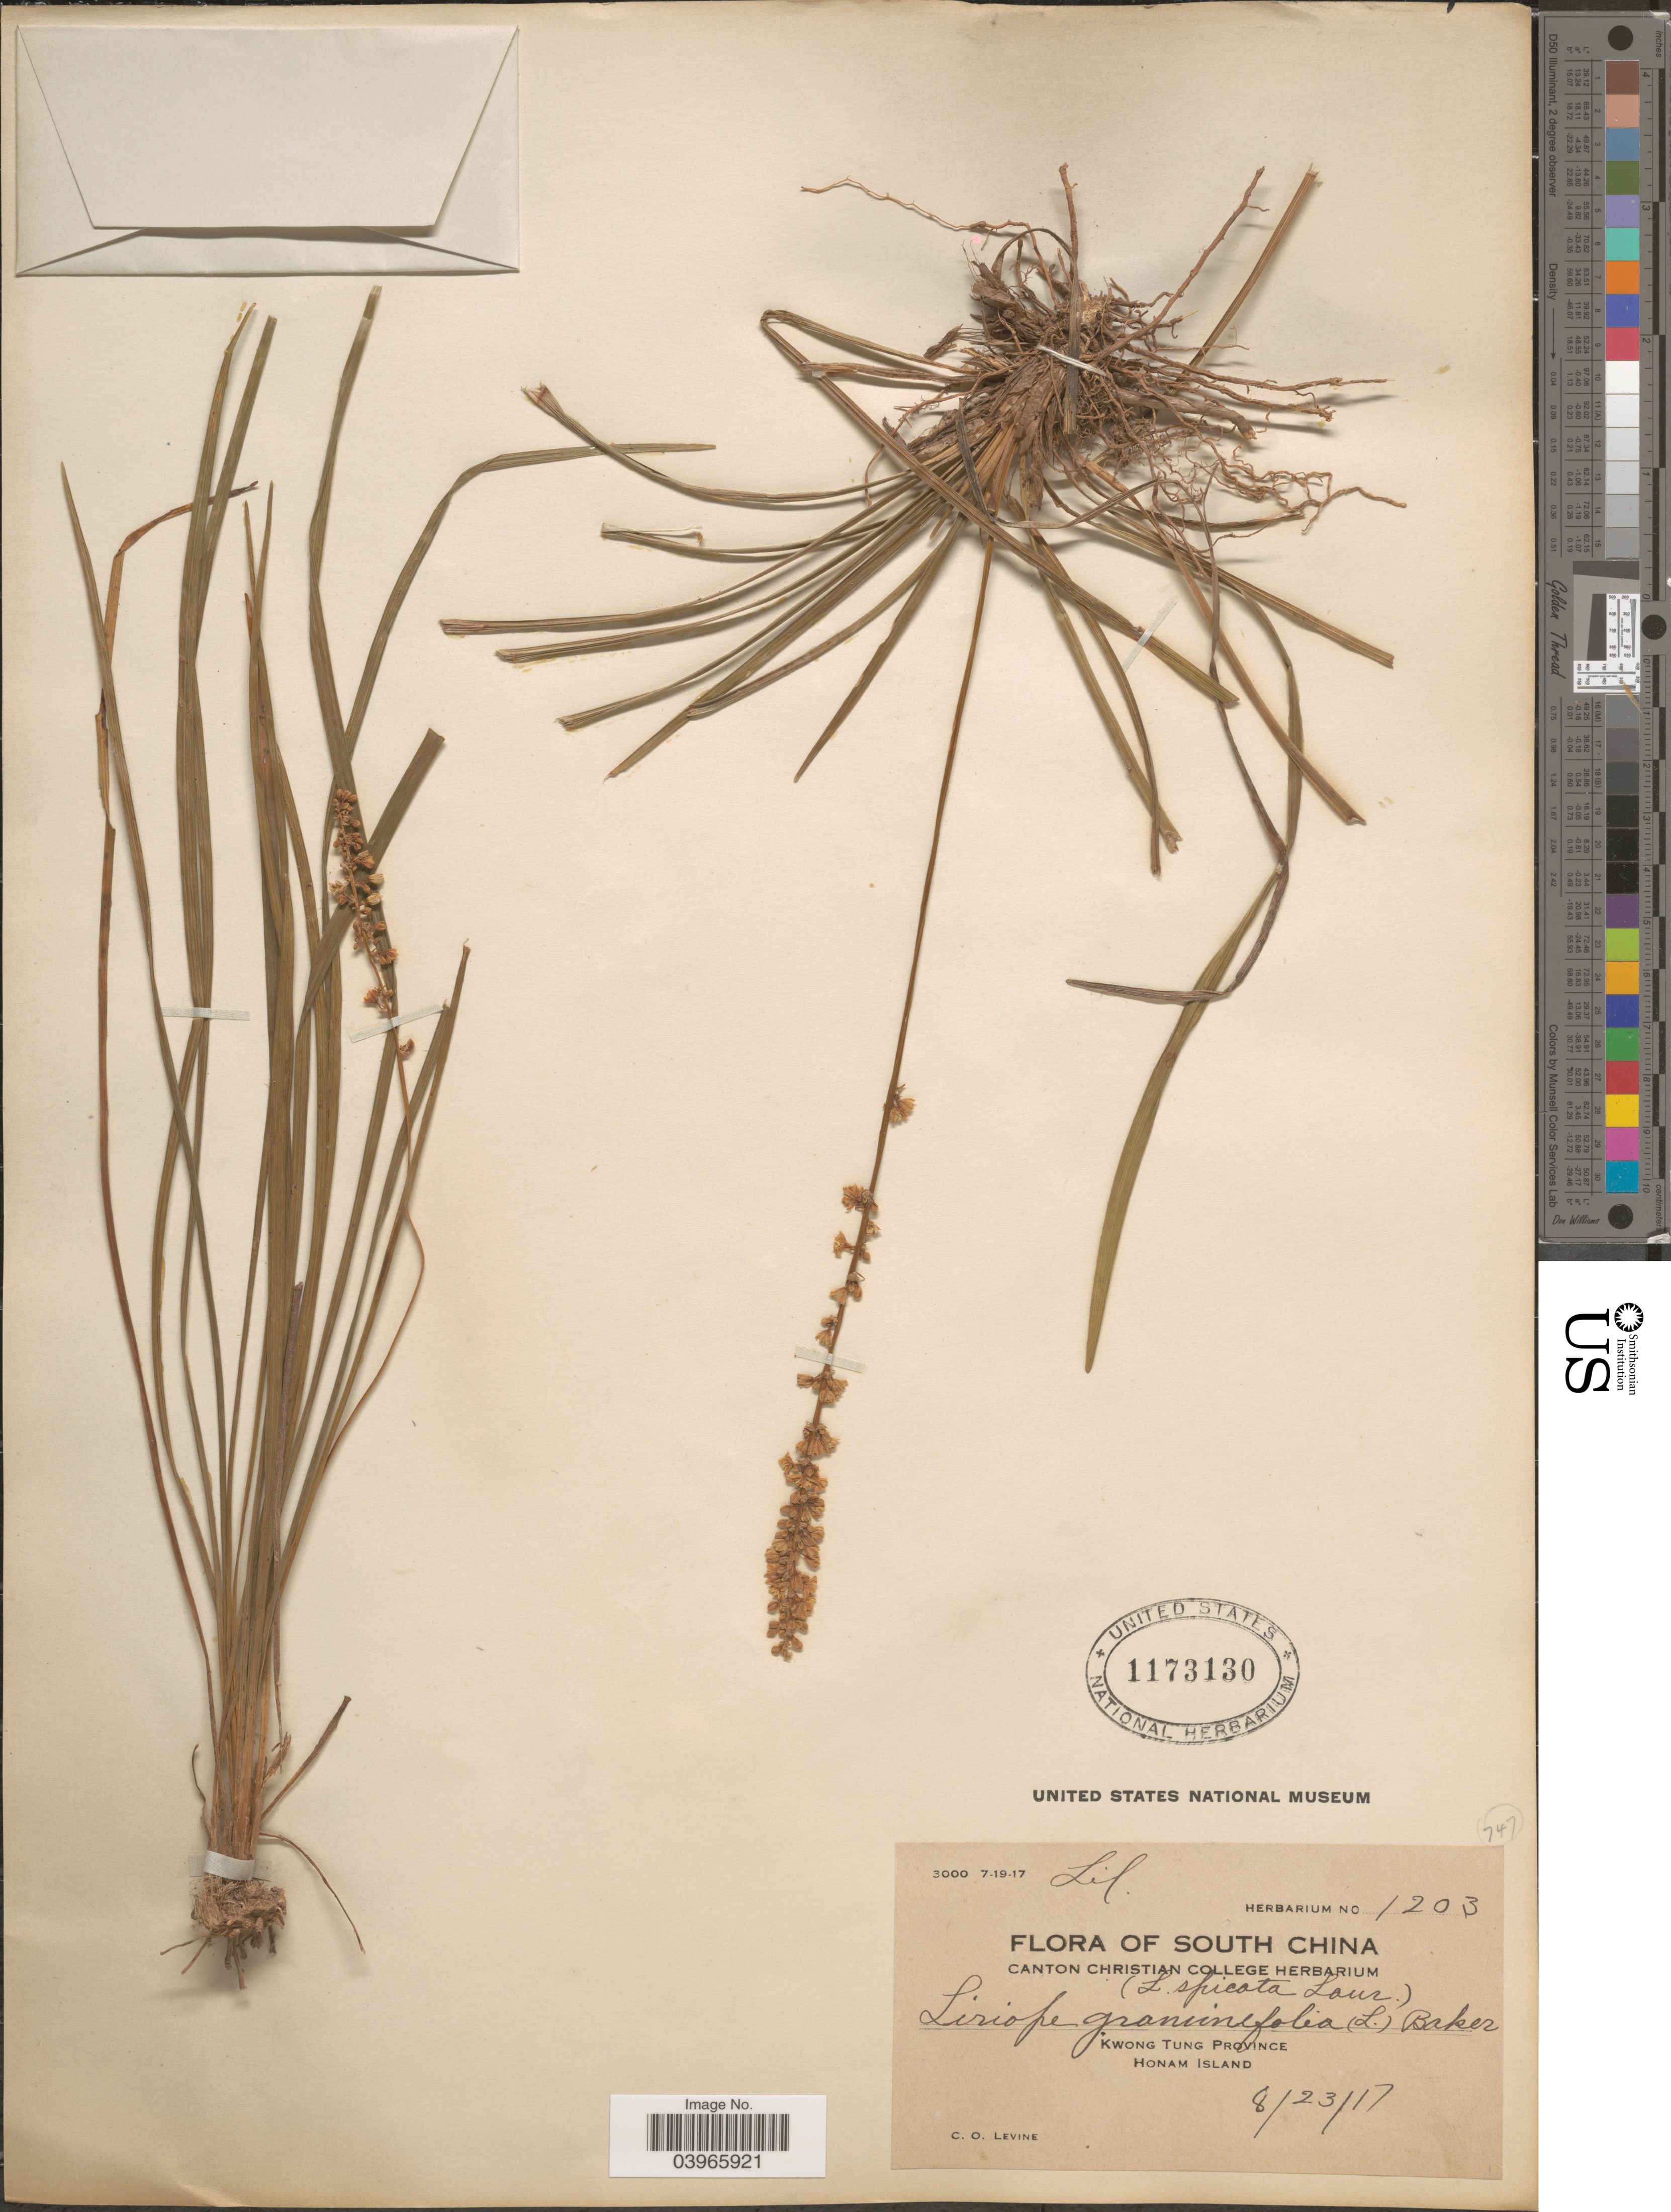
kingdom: Plantae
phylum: Tracheophyta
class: Liliopsida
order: Asparagales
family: Asparagaceae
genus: Liriope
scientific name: Liriope graminifolia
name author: (L.) Baker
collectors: C. O. Levine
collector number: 1203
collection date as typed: Transcribed d/m/y: 23/8/17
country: China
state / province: Guangdong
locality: South China. Kwong Tung Province. Honam Island.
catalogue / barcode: US 1173130